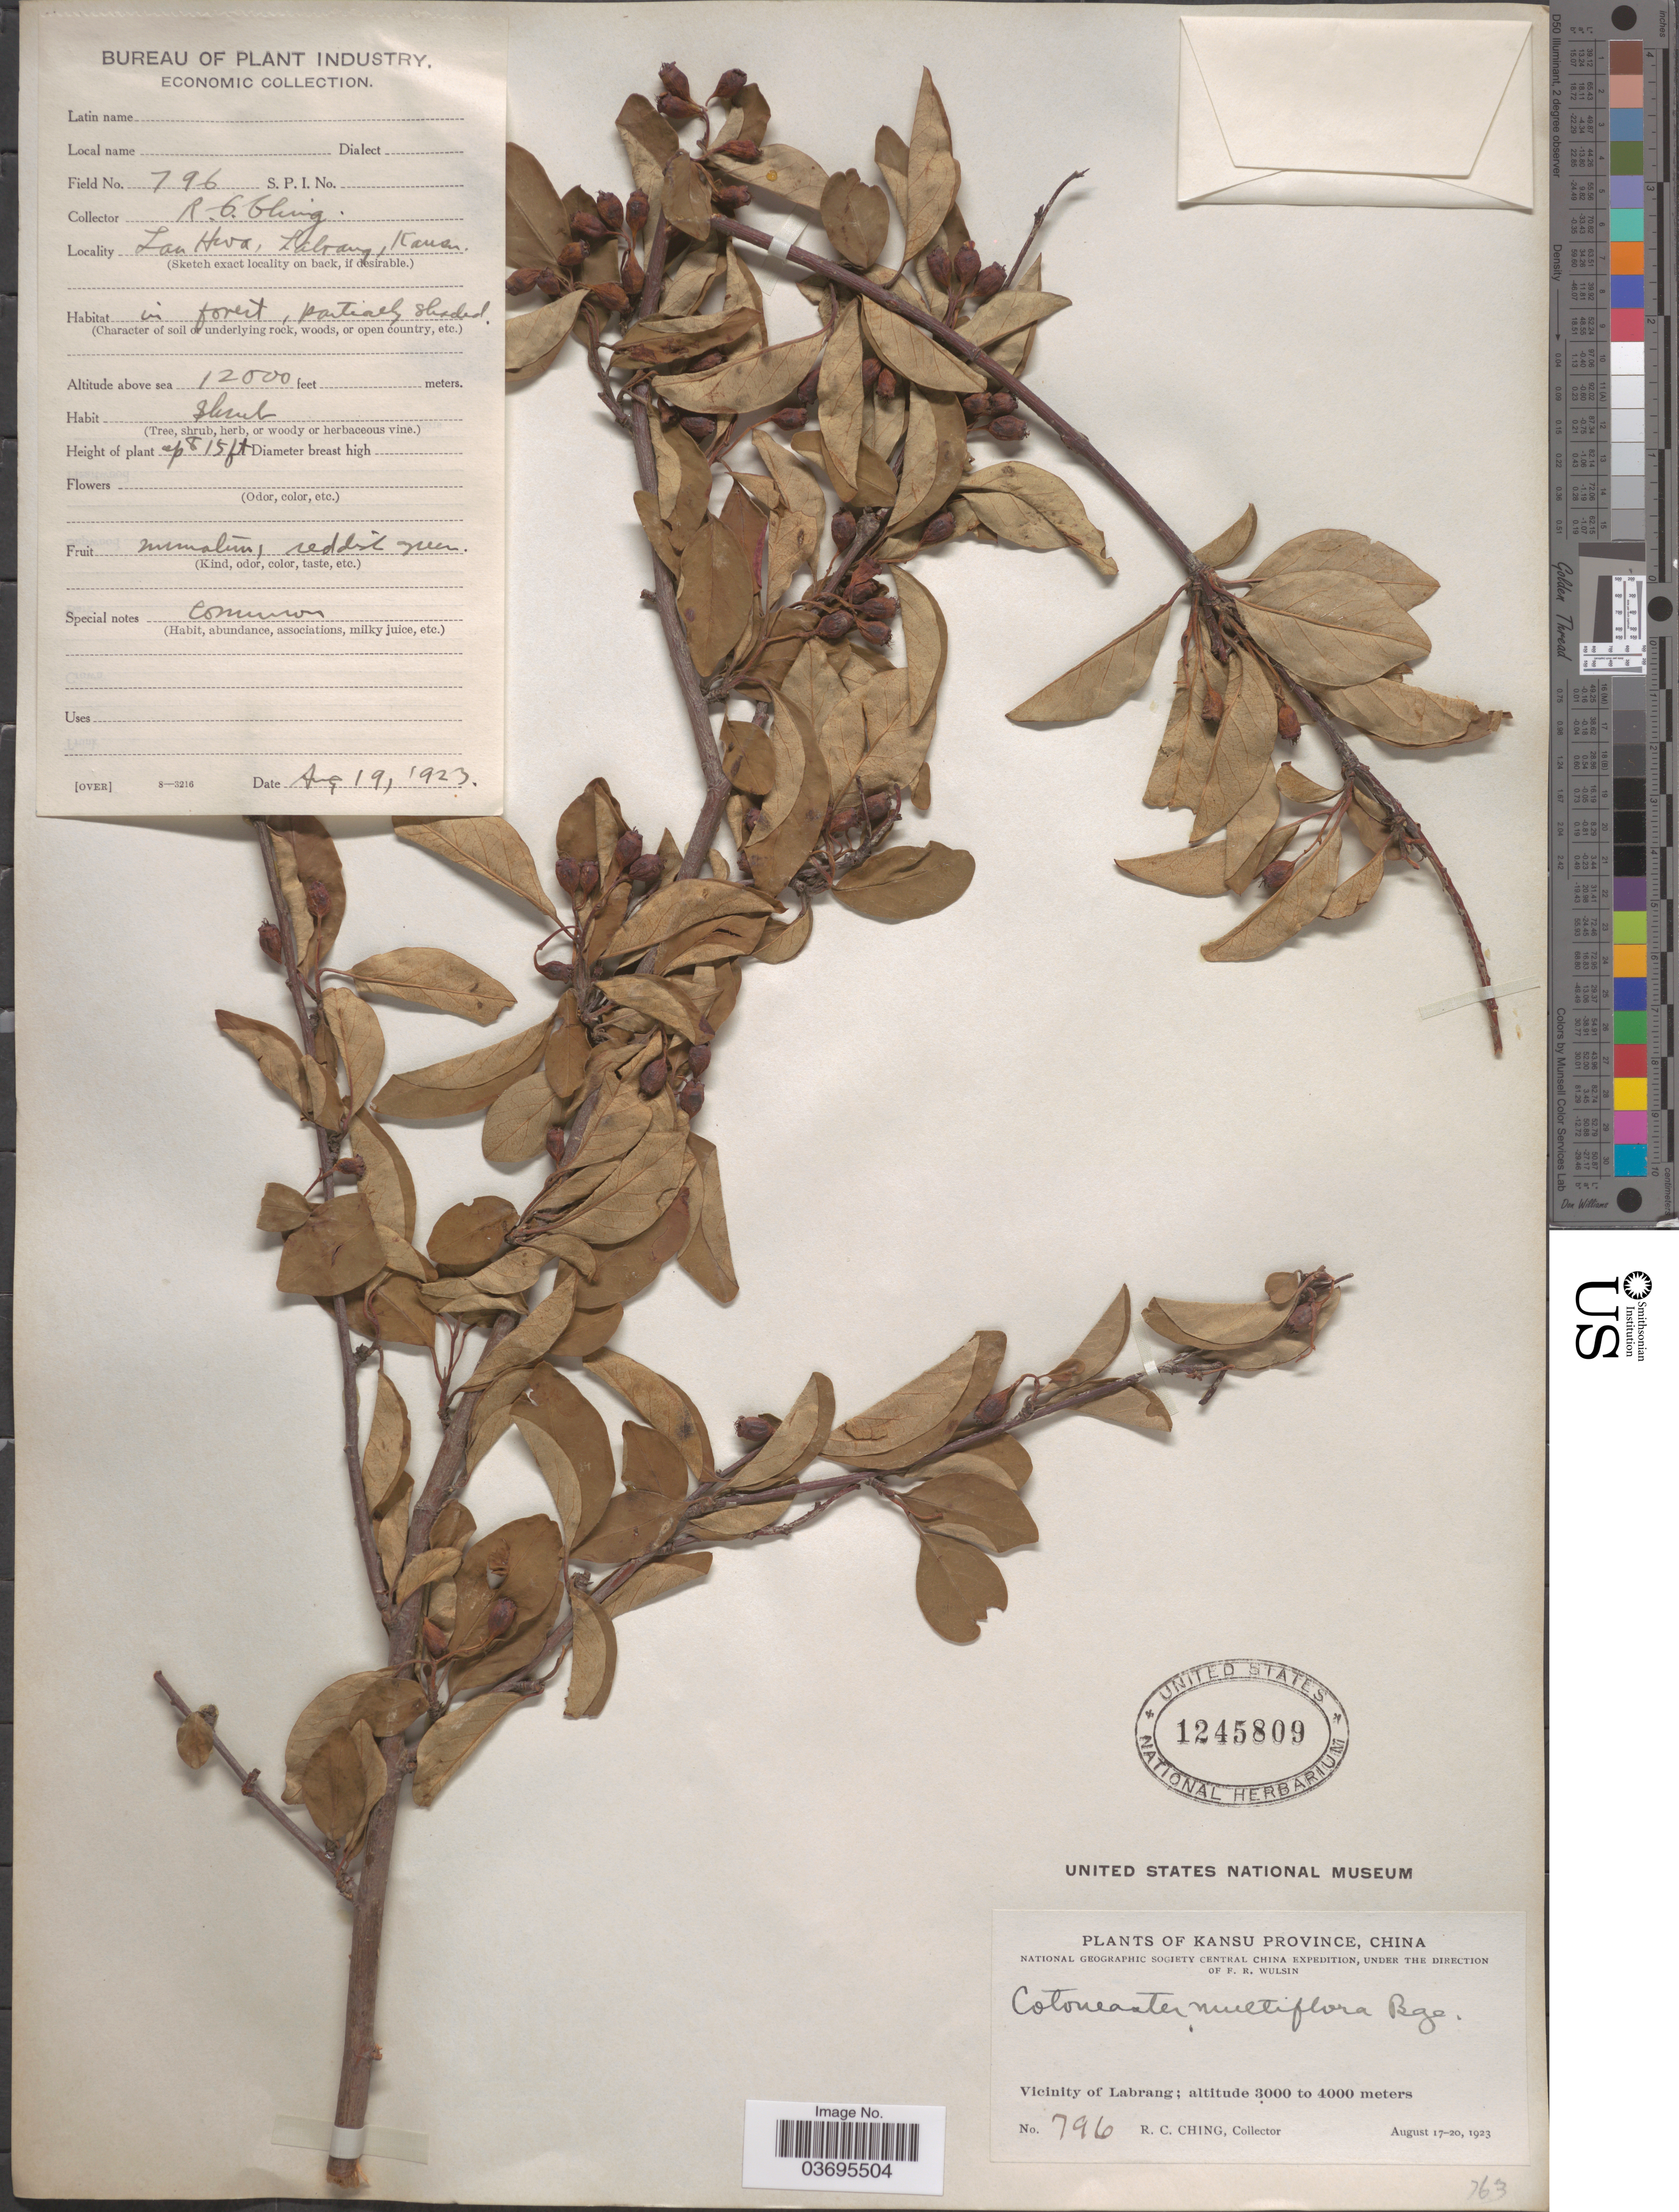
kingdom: Plantae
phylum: Tracheophyta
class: Magnoliopsida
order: Rosales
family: Rosaceae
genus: Cotoneaster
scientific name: Cotoneaster multiflora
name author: Bunge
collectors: R. C. Ching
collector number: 796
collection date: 1923-08-19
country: China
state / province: Gansu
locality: Kansu Province. Vicinity of Labrang. Lau Hwa. [interpreted]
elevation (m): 3658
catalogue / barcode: US 1245809